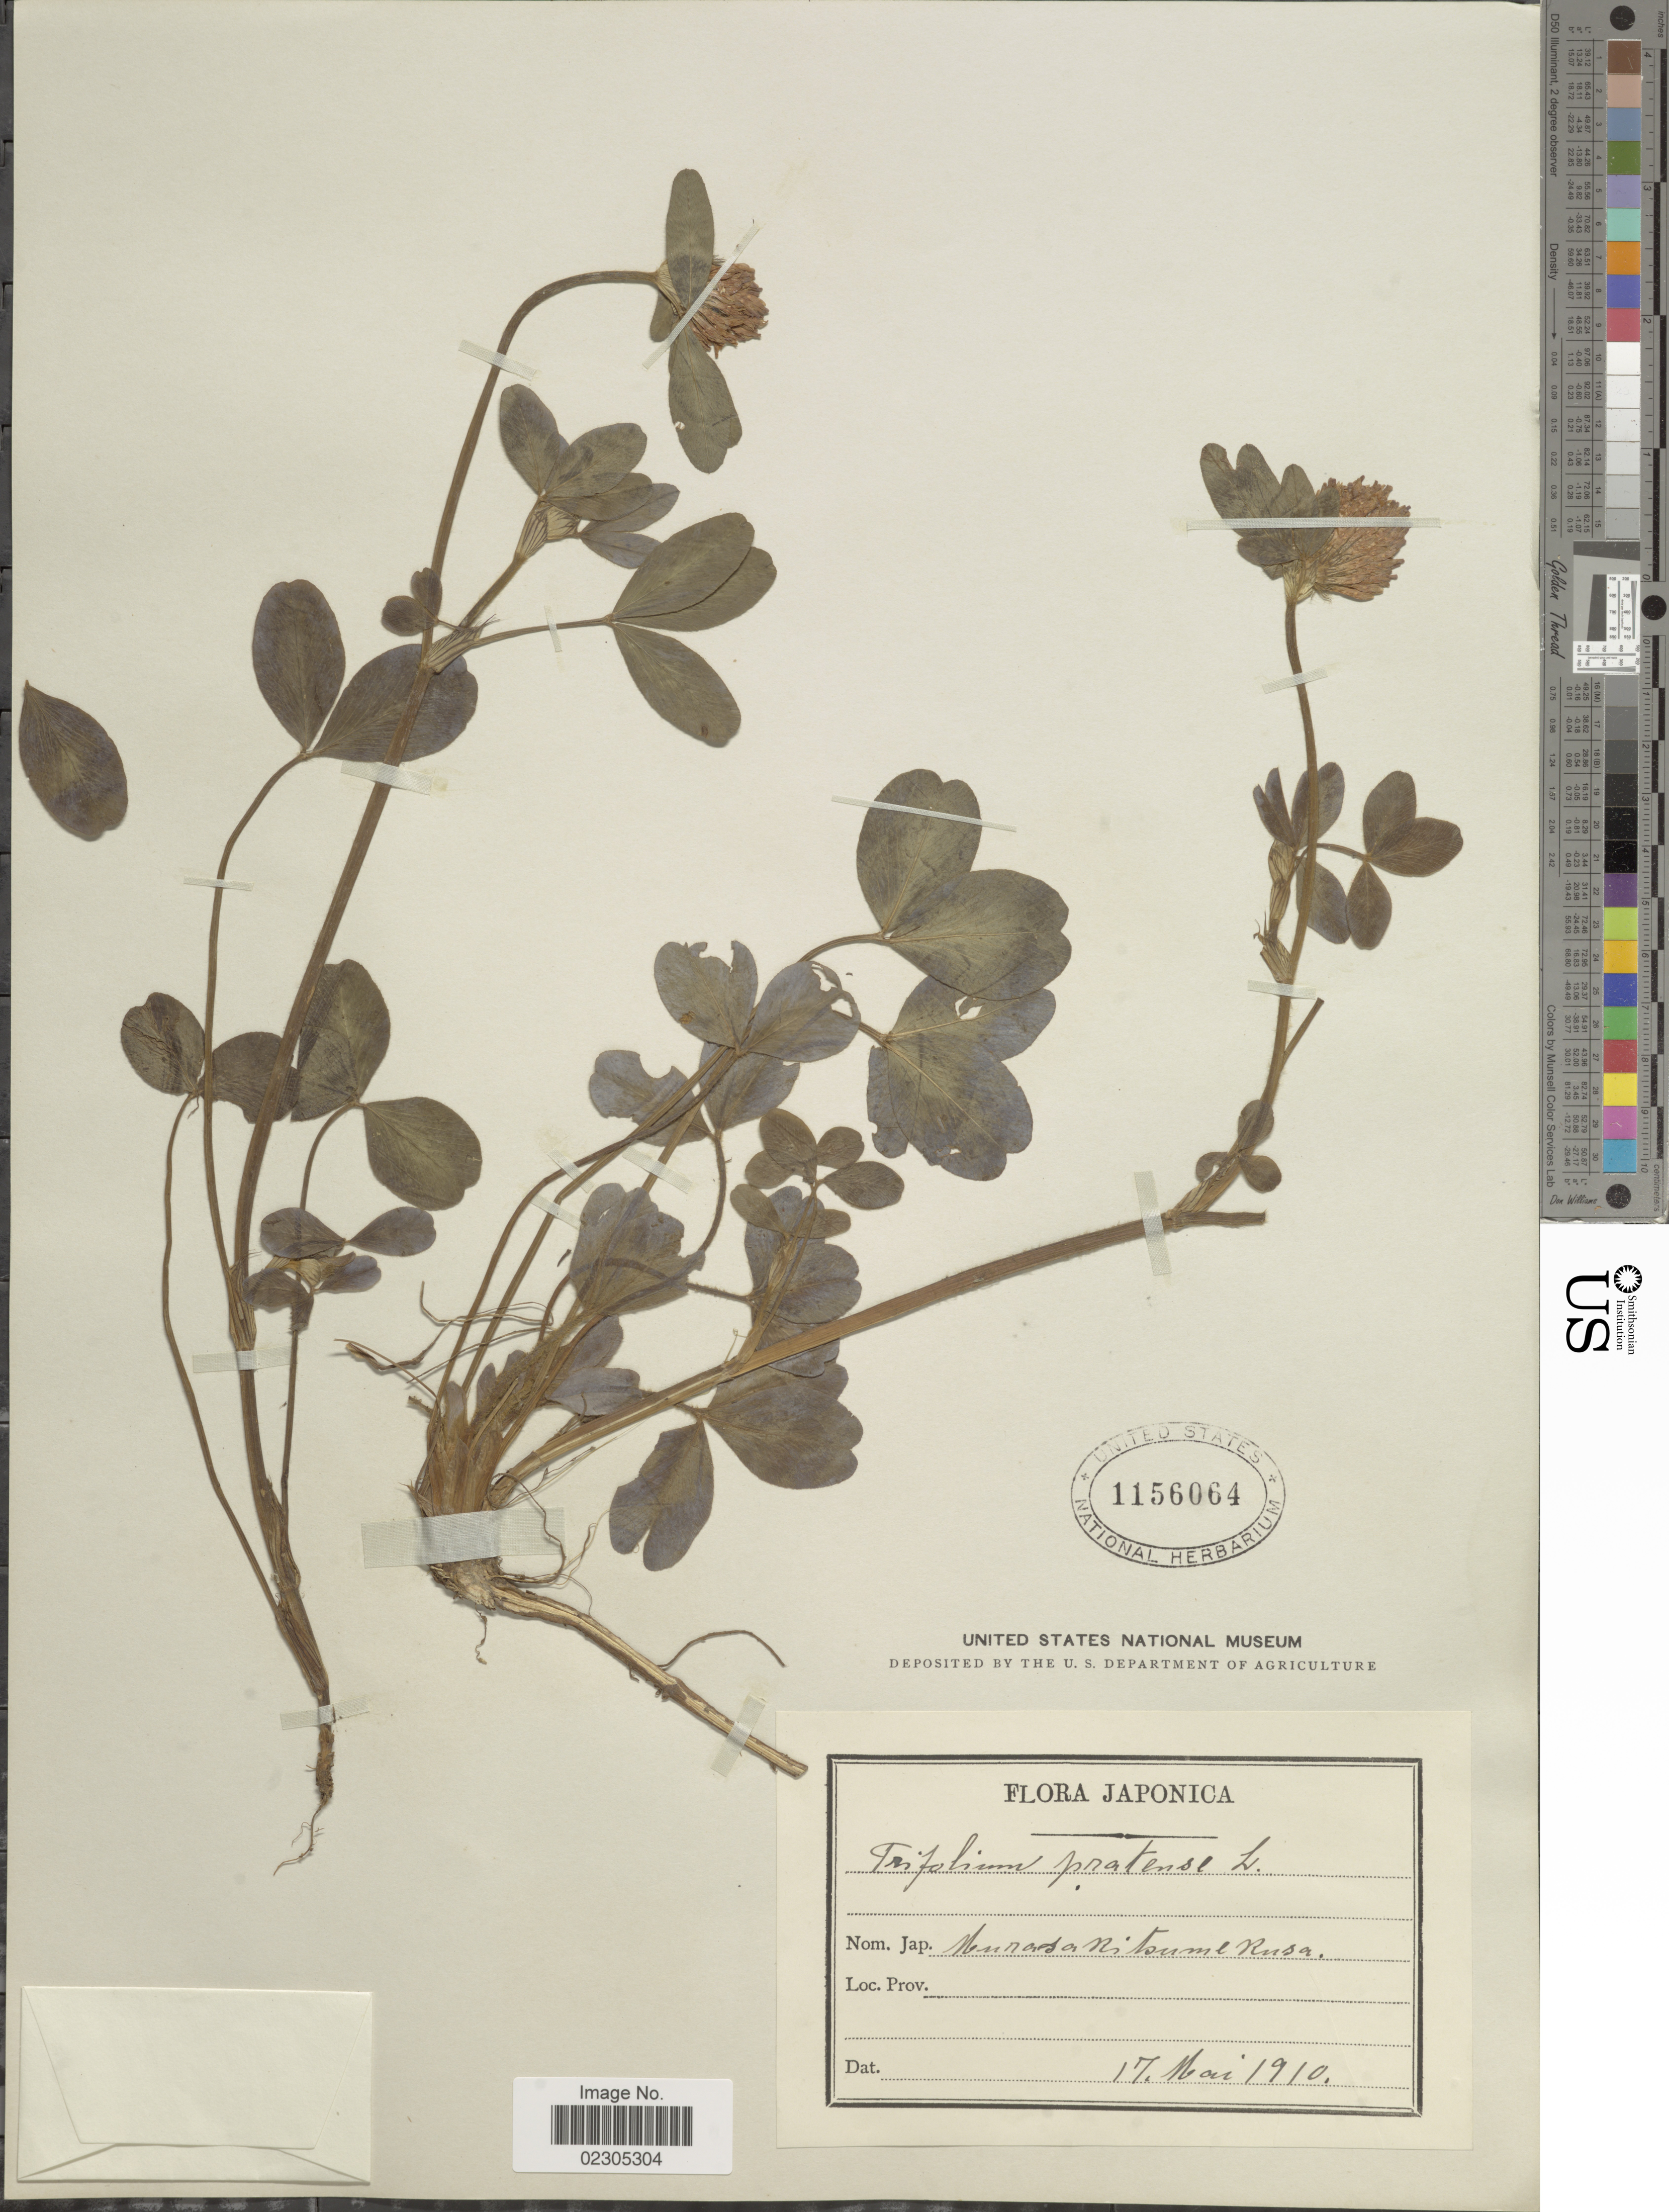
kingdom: Plantae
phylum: Tracheophyta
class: Magnoliopsida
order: Fabales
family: Fabaceae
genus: Trifolium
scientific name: Trifolium pratense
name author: L.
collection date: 1910-05-17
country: Japan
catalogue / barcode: US 1156064